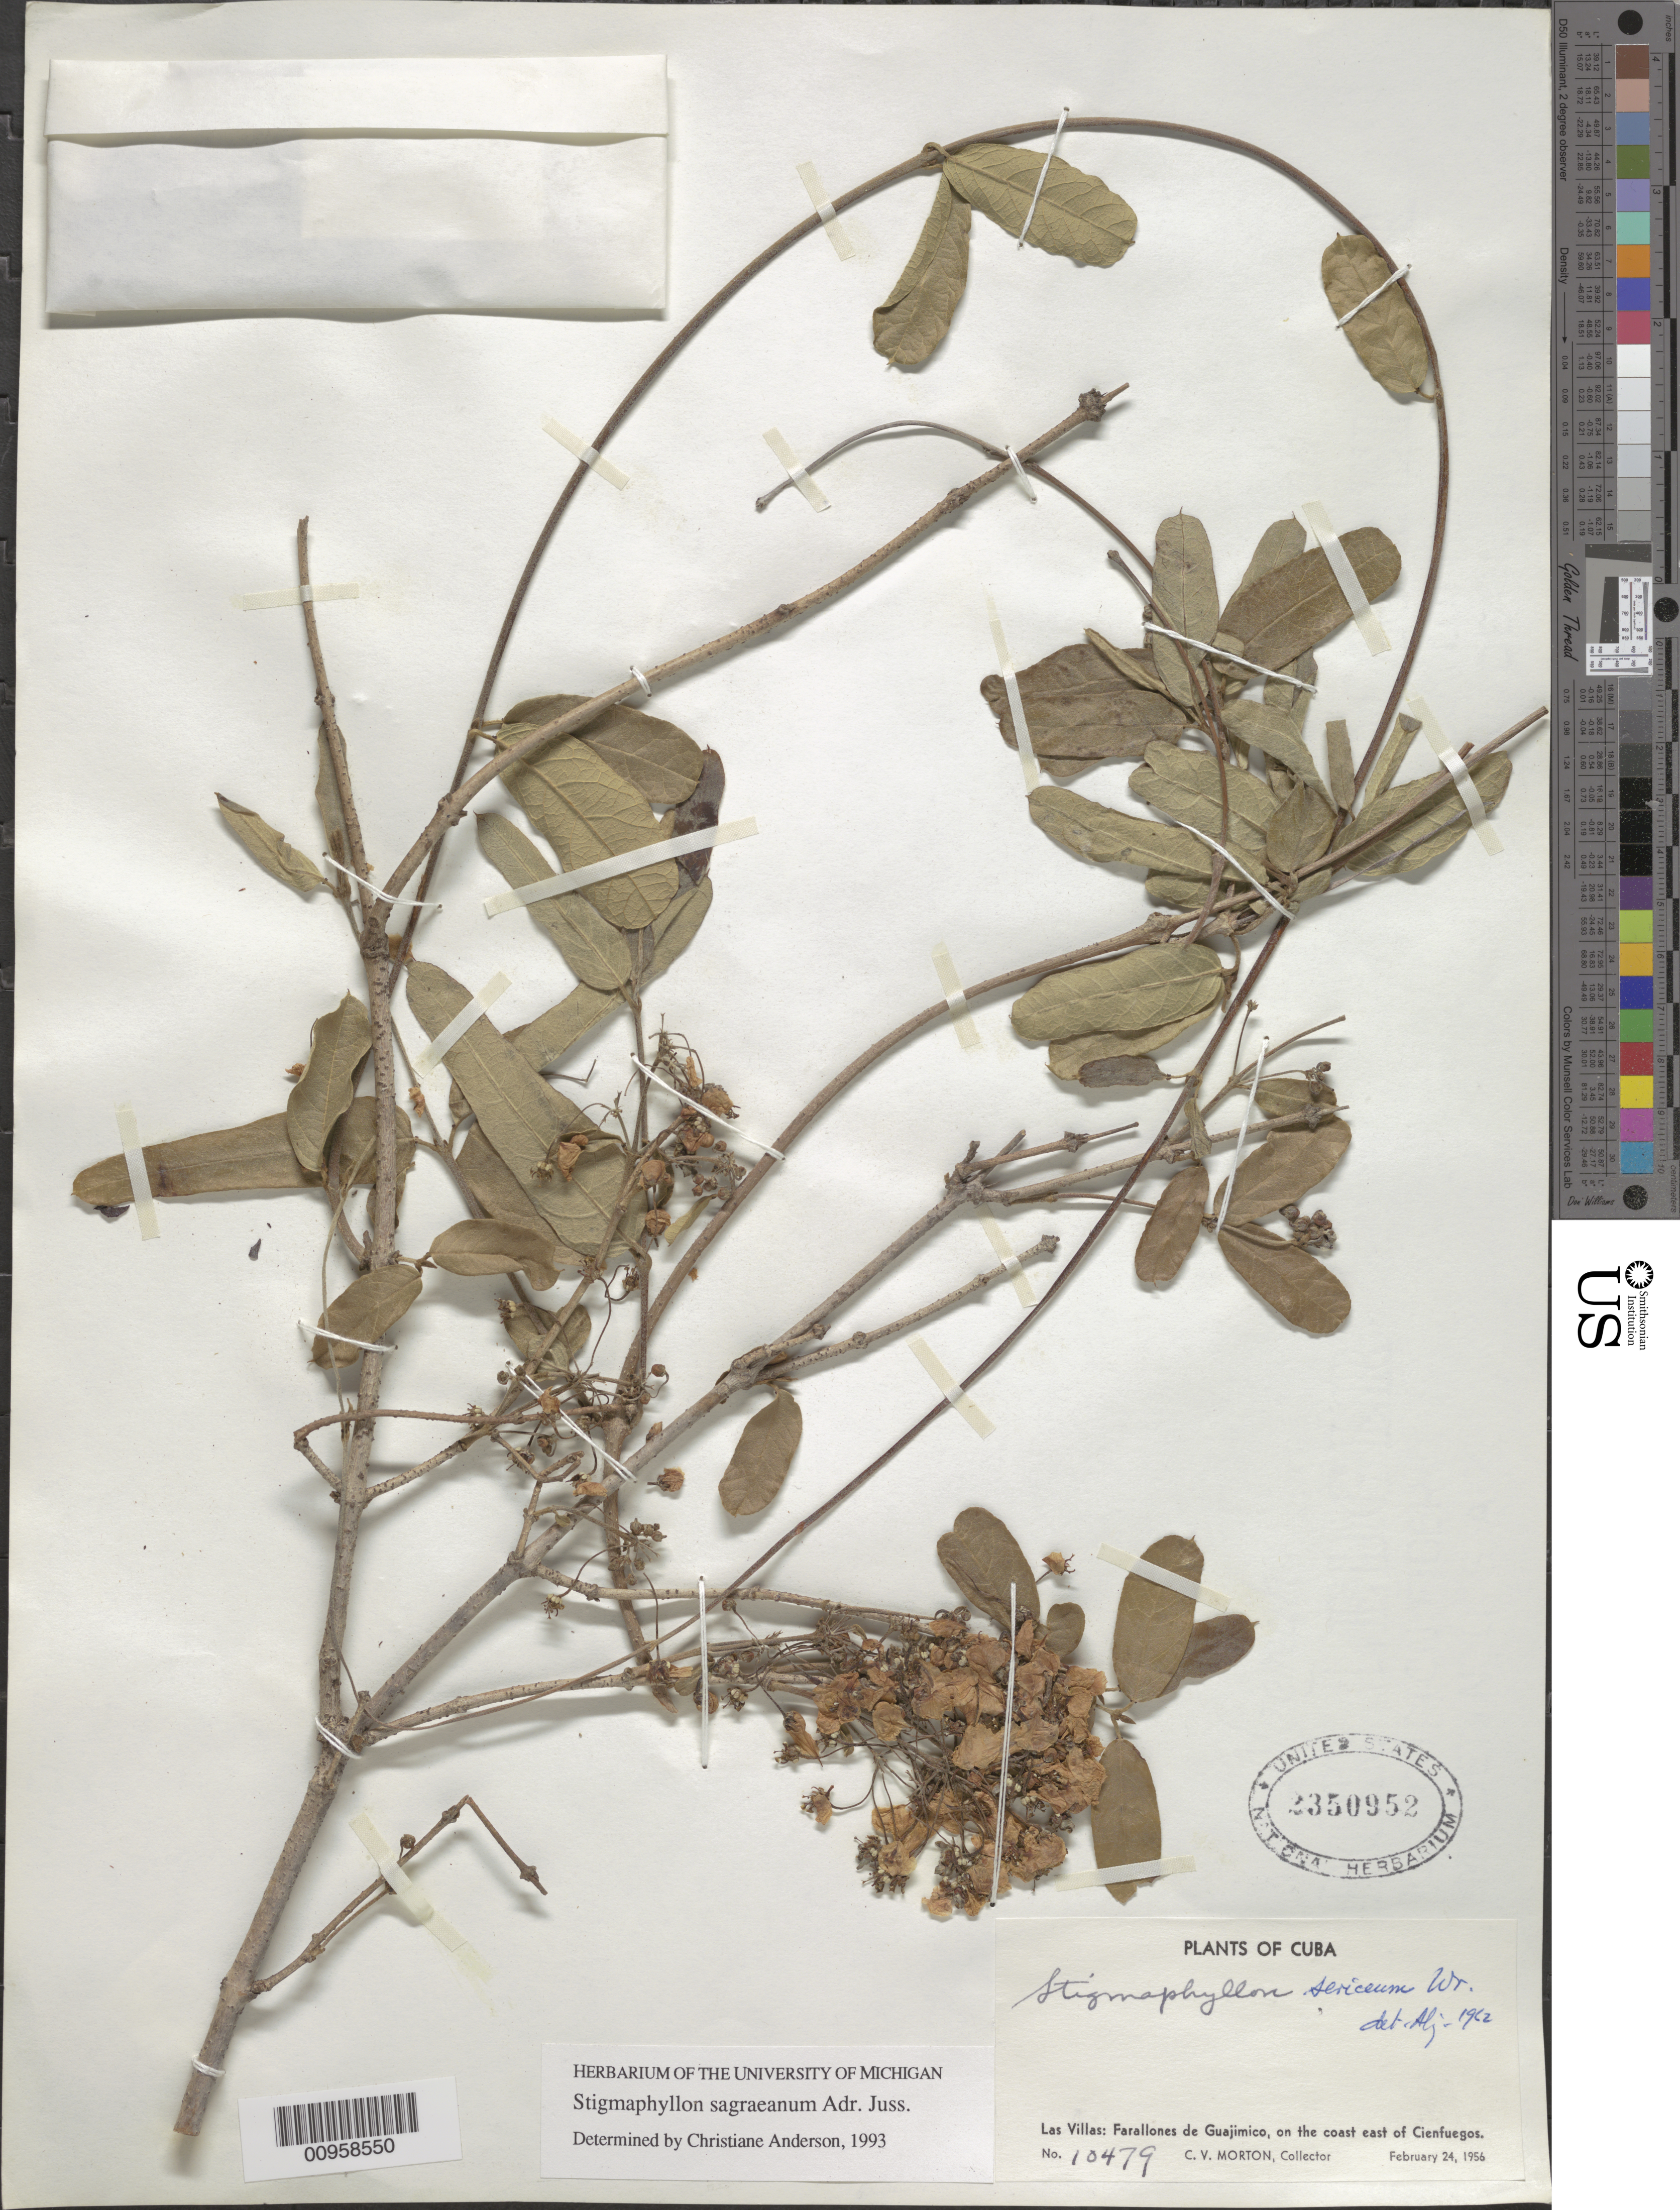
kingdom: Plantae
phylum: Tracheophyta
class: Magnoliopsida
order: Malpighiales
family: Malpighiaceae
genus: Stigmaphyllon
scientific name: Stigmaphyllon sagraeanum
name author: Juss.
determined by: Anderson, C.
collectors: C. V. Morton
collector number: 10479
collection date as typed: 24 Feb 1956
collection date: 1956-02-24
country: Cuba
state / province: Las Villas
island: Cuba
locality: Farallones de Guajimico, on the coast east of Cienfuegos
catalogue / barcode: US 2350952